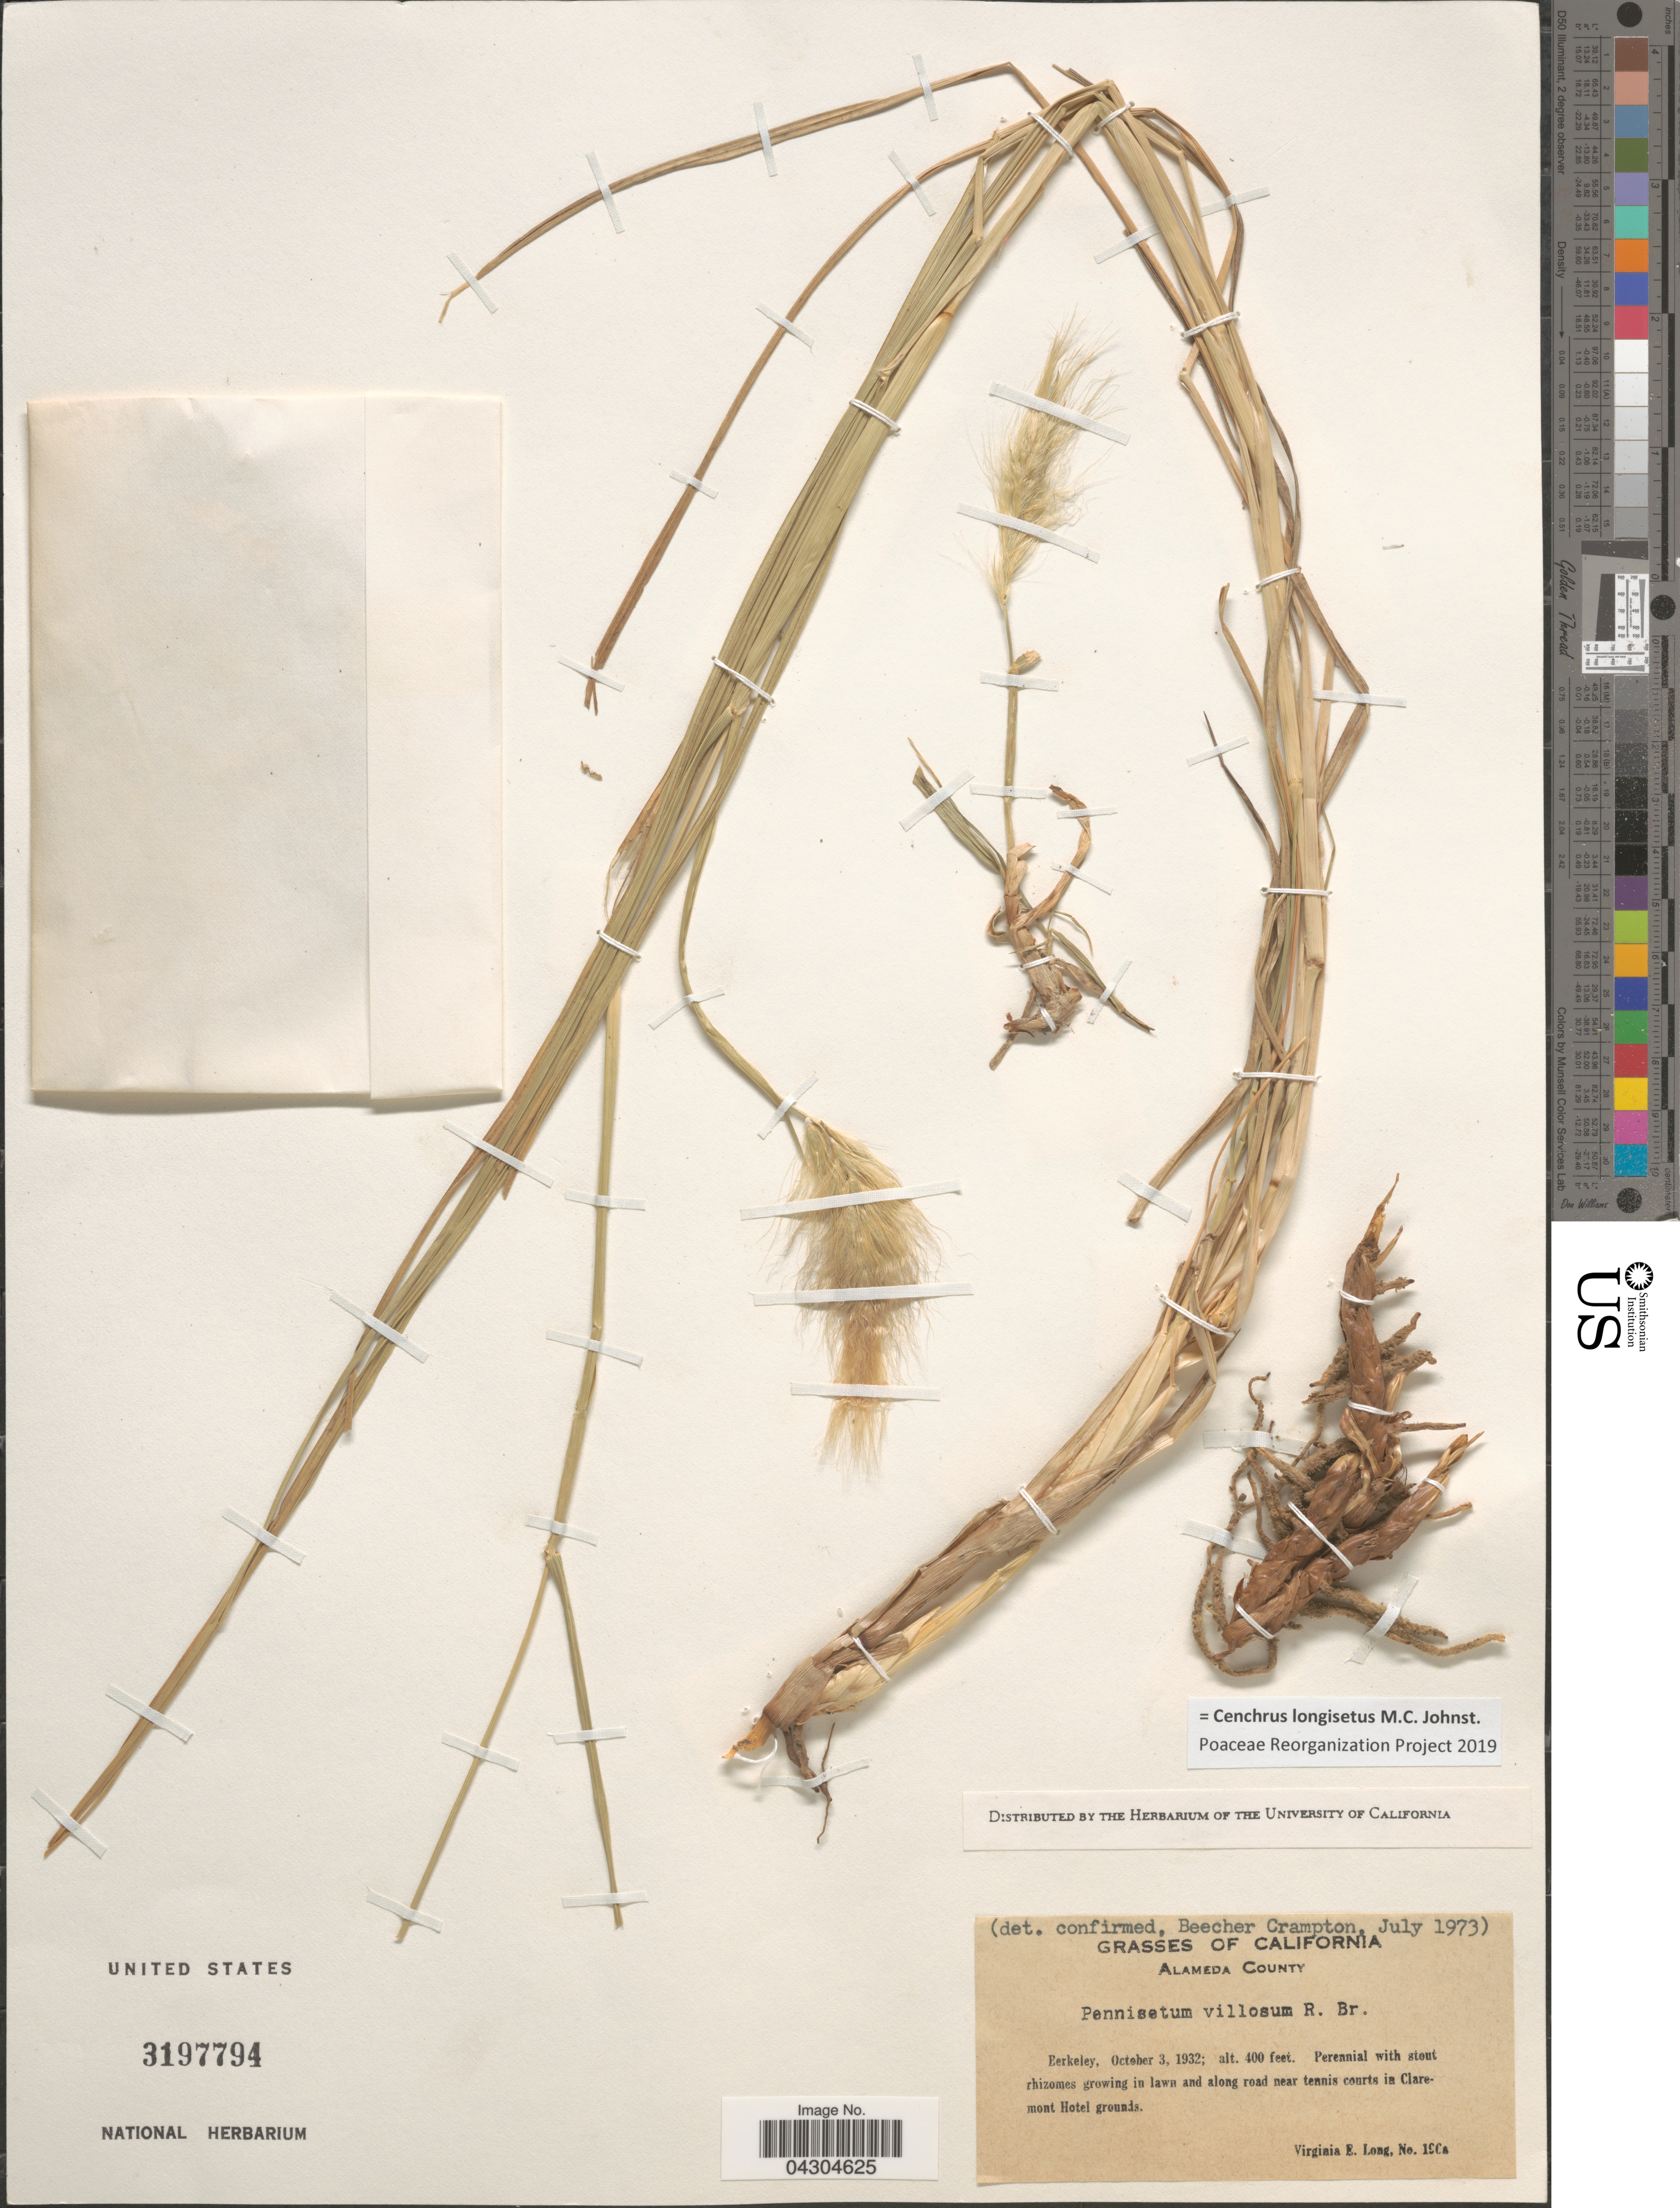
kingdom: Plantae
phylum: Tracheophyta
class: Liliopsida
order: Poales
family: Poaceae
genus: Cenchrus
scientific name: Cenchrus longisetus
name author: M.C. Johnst.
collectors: V. Long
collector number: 196a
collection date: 1932-10-03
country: United States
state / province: California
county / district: Alameda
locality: Alameda County. Berkeley.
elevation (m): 122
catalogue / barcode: US 3197794